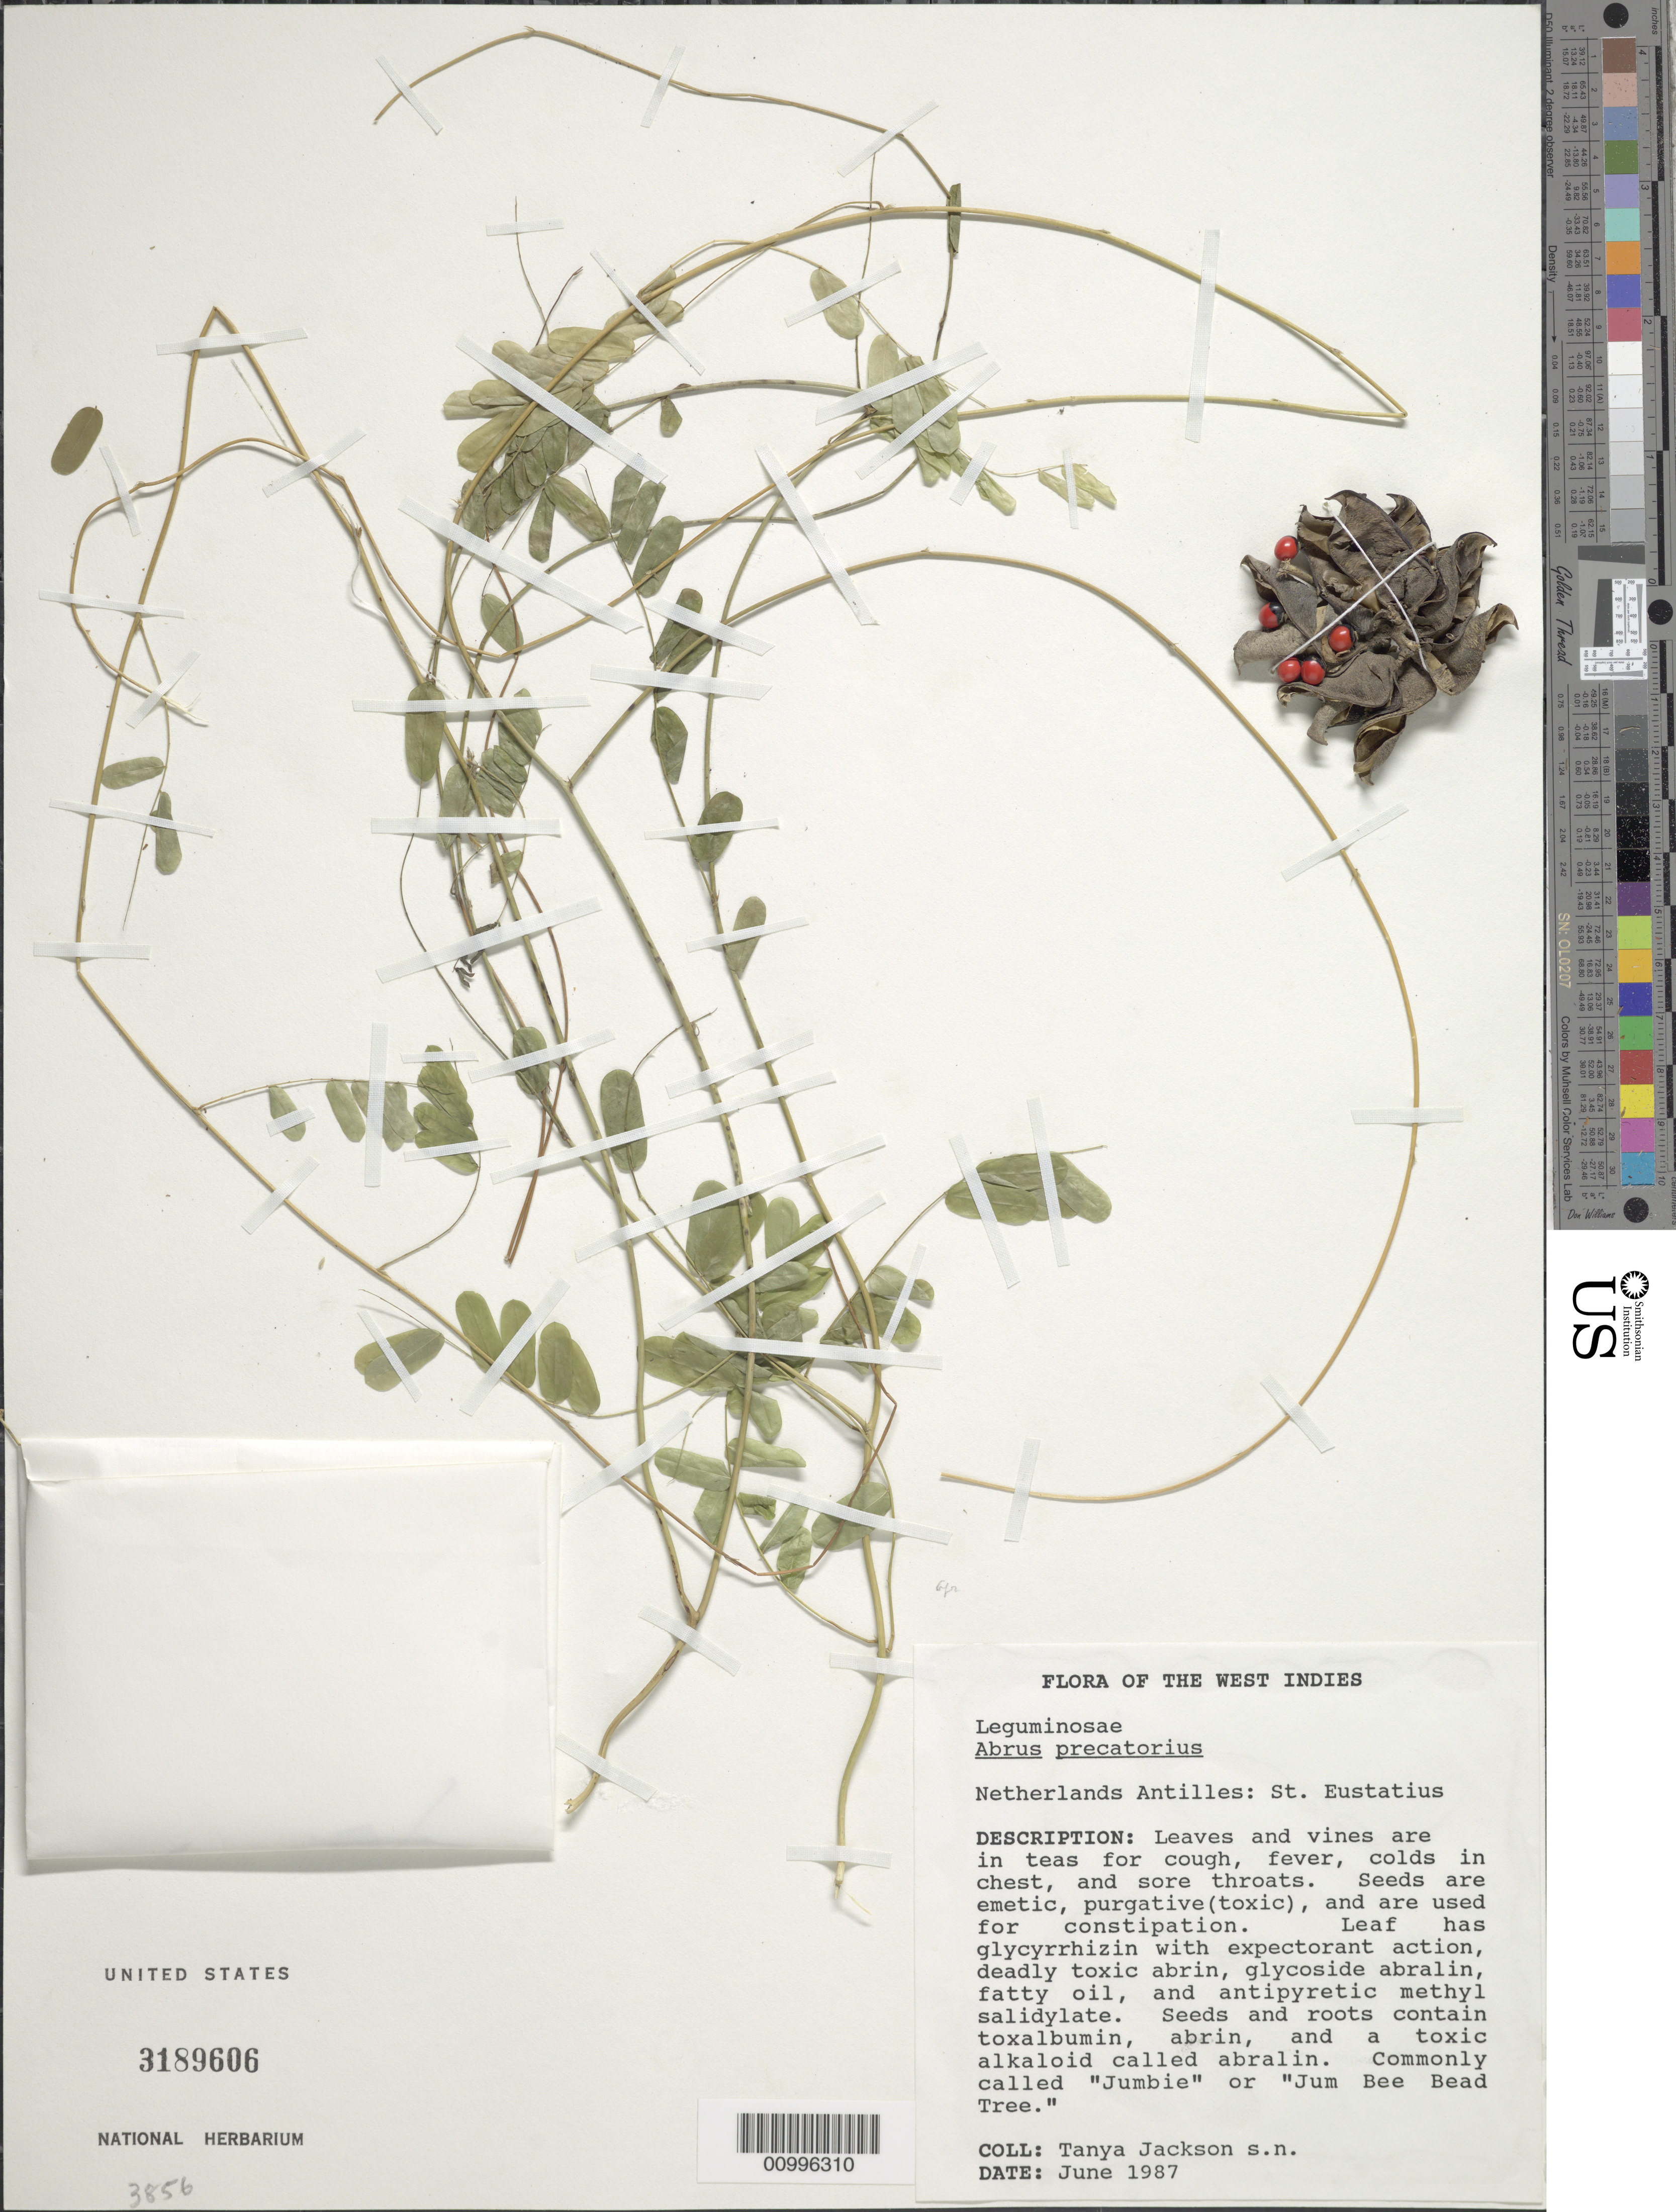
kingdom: Plantae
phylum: Tracheophyta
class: Magnoliopsida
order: Fabales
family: Fabaceae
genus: Abrus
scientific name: Abrus precatorius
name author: L.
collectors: T. Jackson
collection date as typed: Jun 1987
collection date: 1987-06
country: Netherlands Antilles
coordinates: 0 N, 0 E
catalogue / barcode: US 3189606